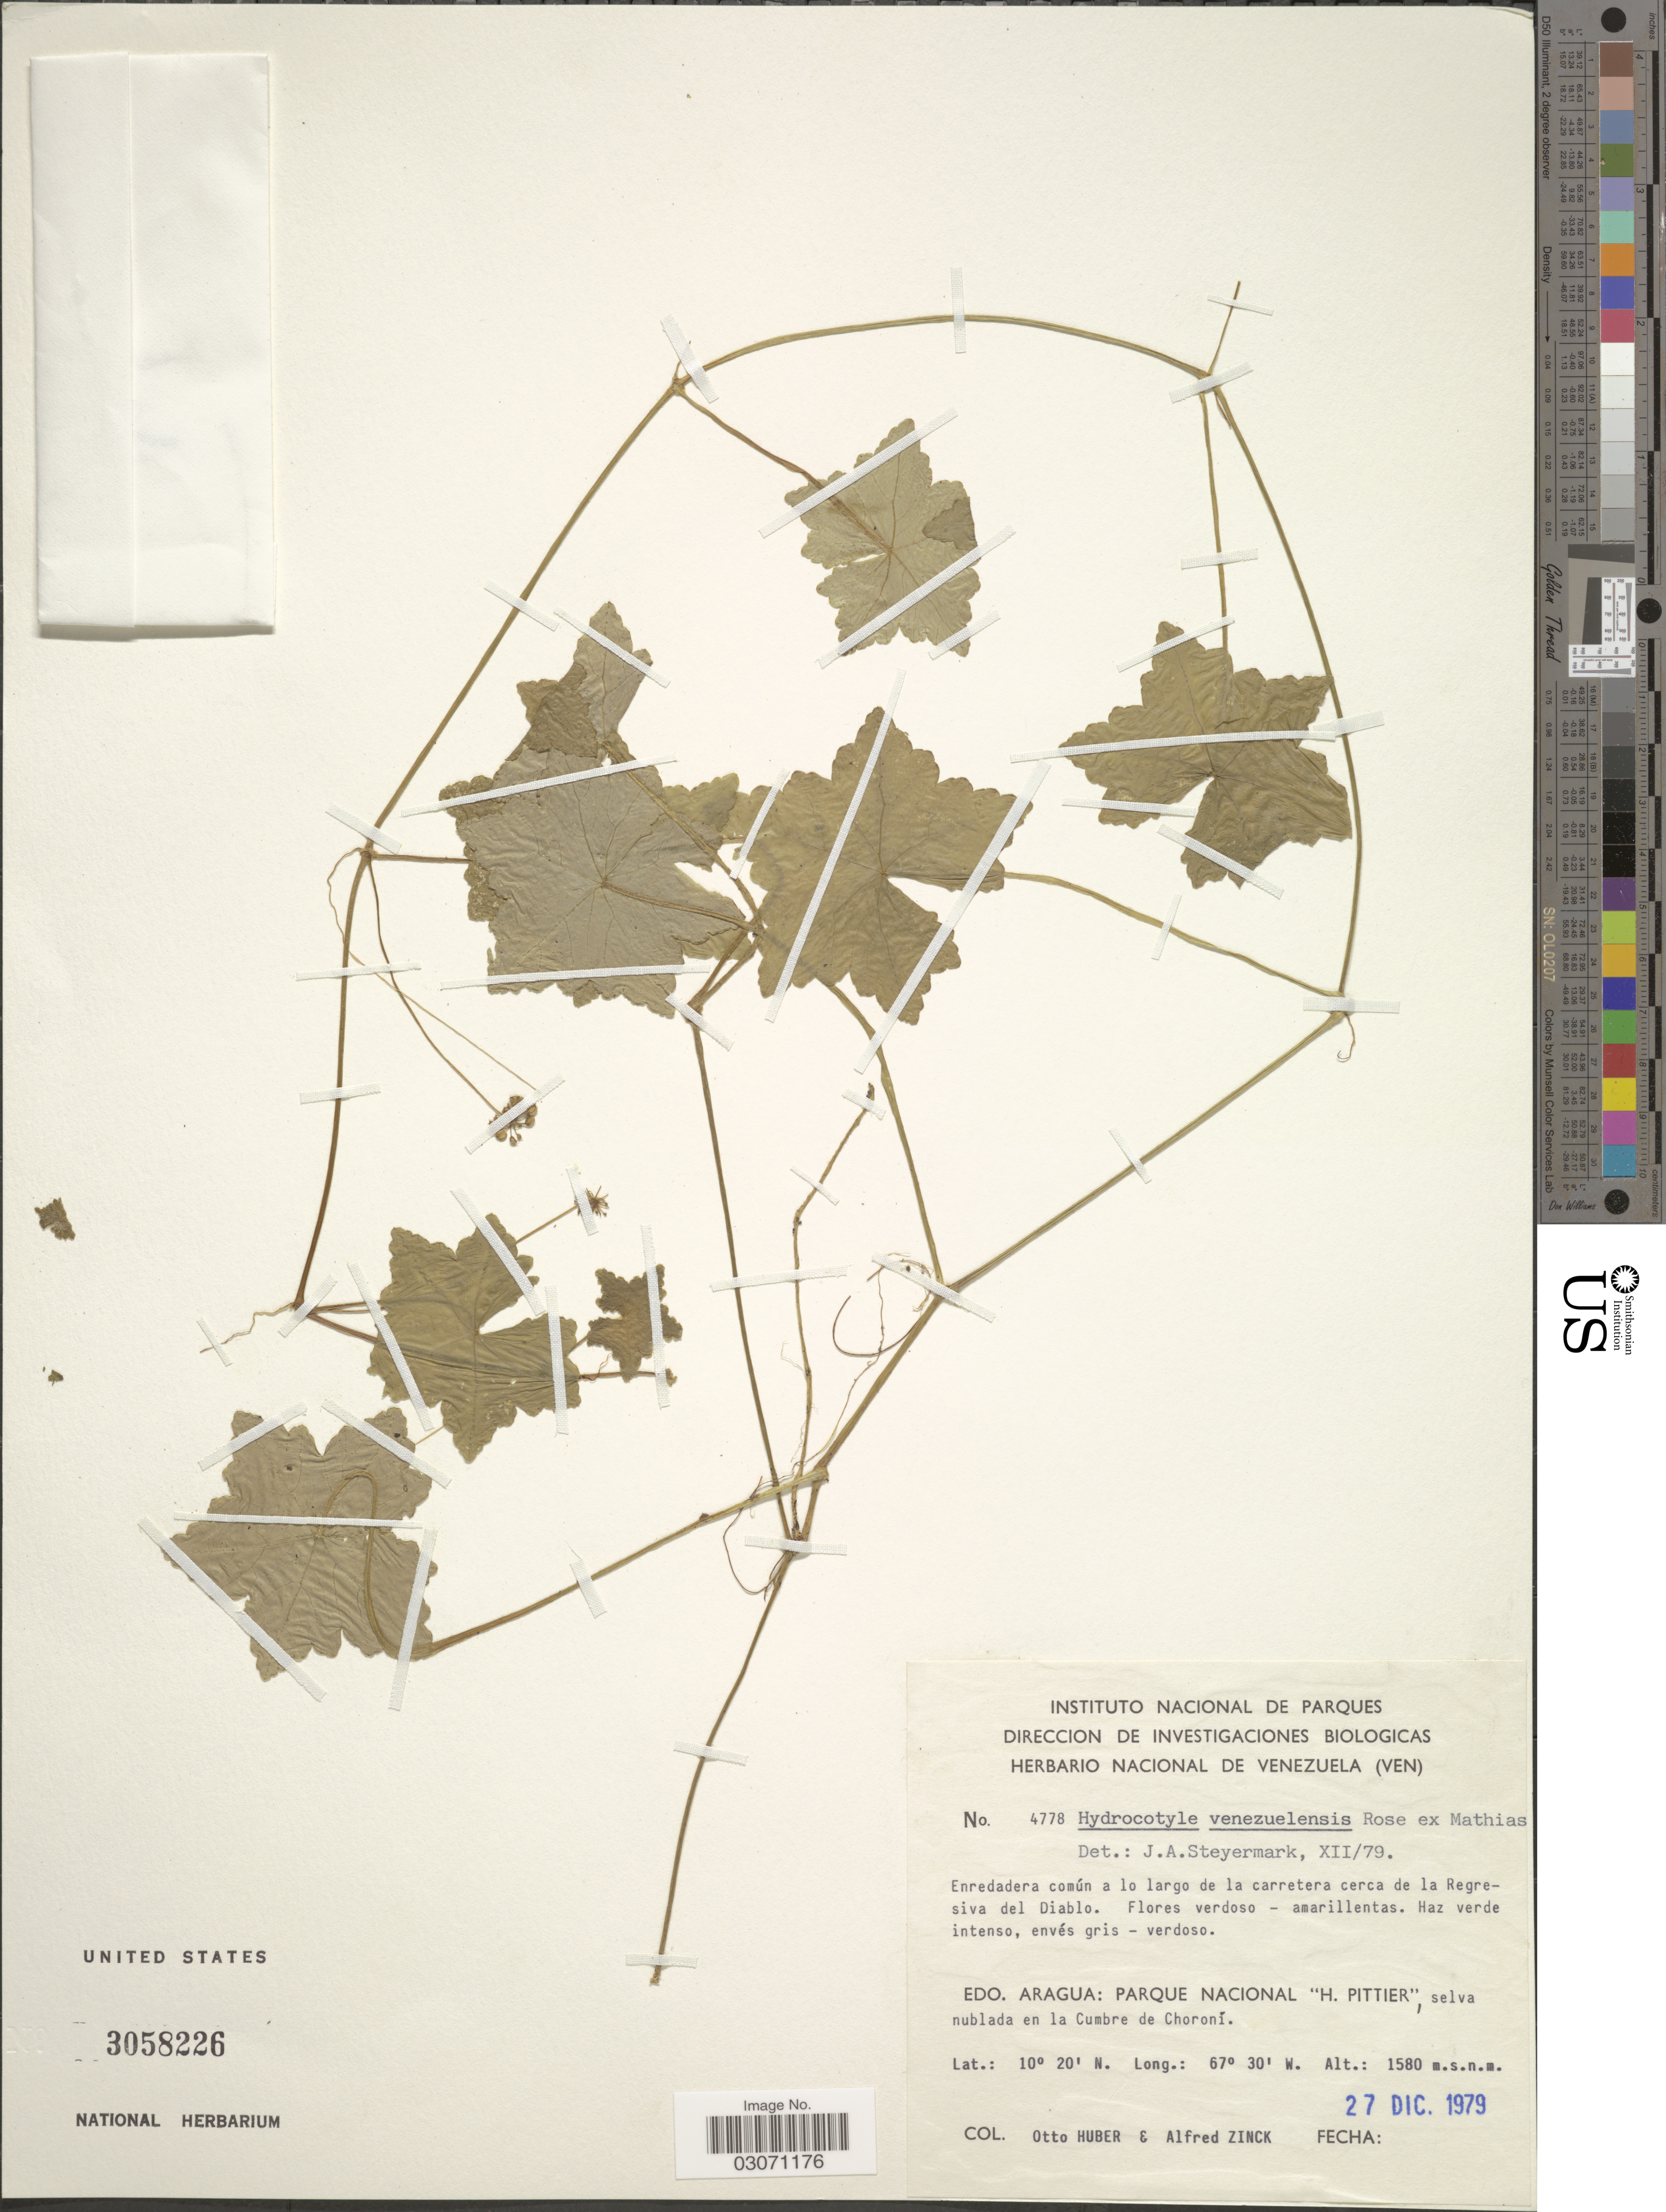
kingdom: Plantae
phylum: Tracheophyta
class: Magnoliopsida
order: Apiales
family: Araliaceae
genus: Hydrocotyle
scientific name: Hydrocotyle venezuelensis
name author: Rose ex Mathias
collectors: O. Huber & A. Zinck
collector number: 4778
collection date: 1979-12-27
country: Venezuela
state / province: Aragua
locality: Parque Nacional "H. Pittier", selva nublada en la Cumbre de Choroní.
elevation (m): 1580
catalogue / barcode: US 3058226